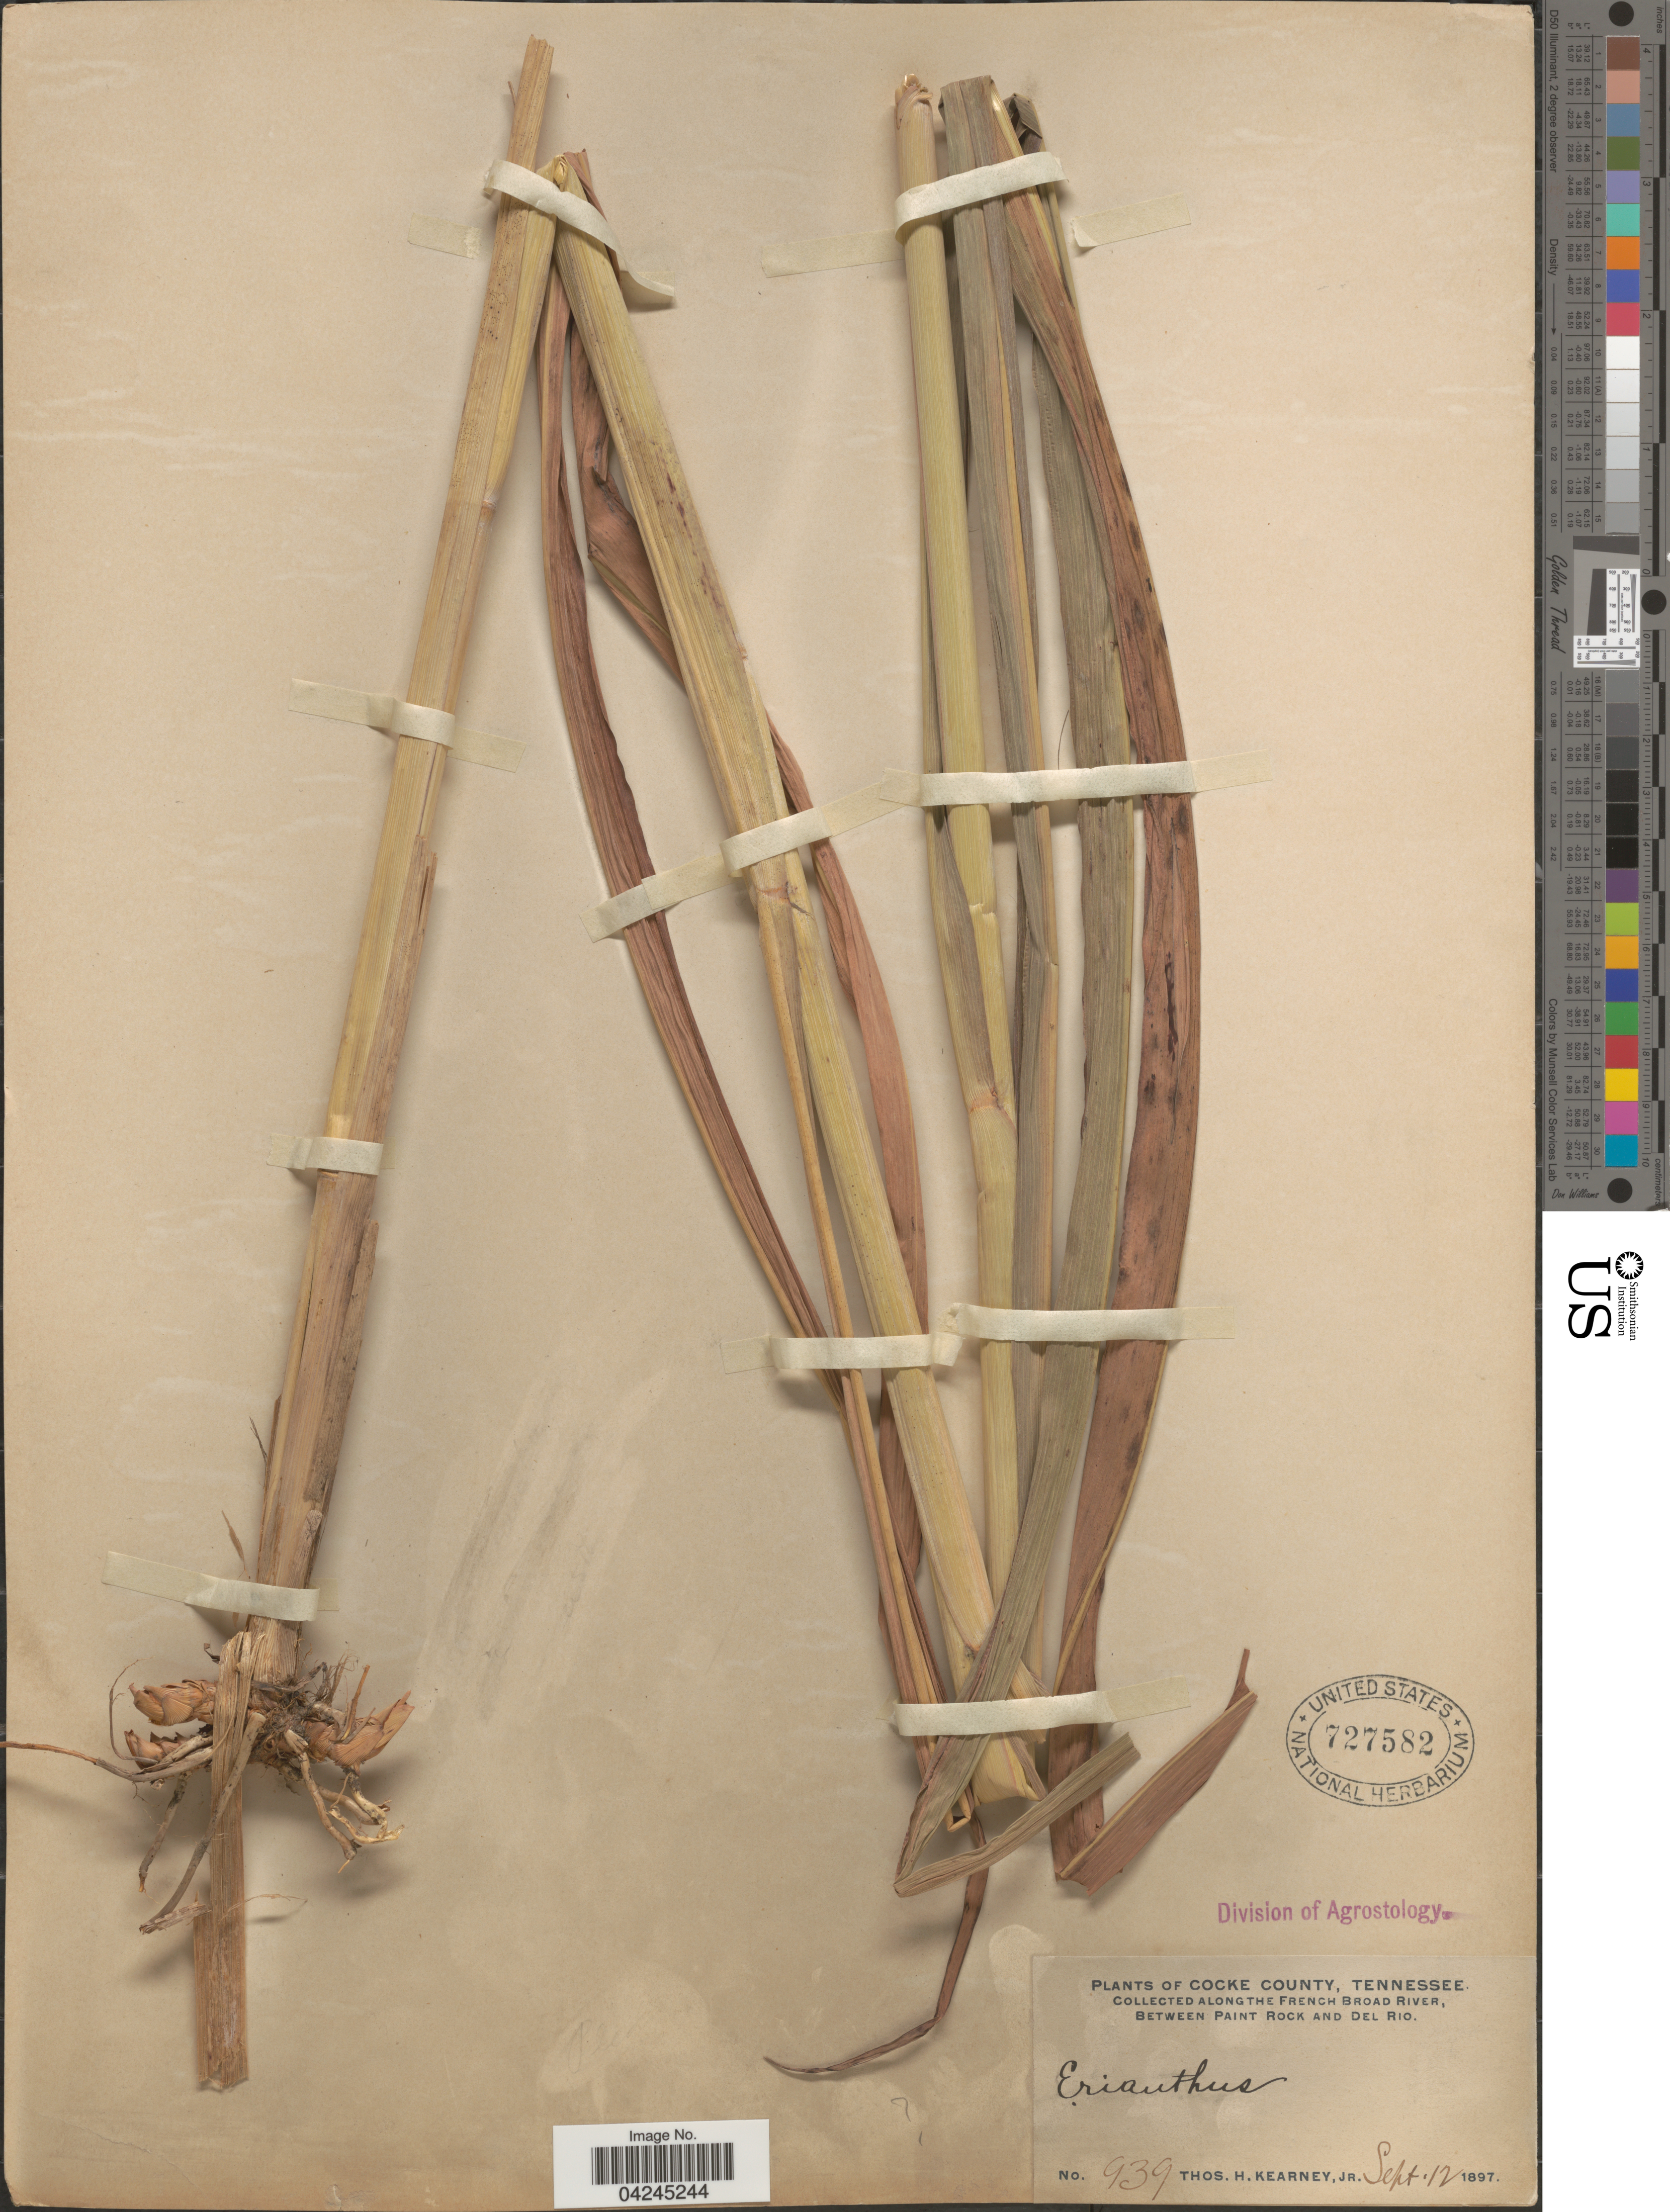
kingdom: Plantae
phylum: Tracheophyta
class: Liliopsida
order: Poales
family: Poaceae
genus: Erianthus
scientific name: Erianthus sp.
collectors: T. H. Kearney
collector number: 939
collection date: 1897-09-12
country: United States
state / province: Tennessee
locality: Cocke County. Along the French Broad River, between Paint Rock and Del Rio.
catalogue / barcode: US 727582